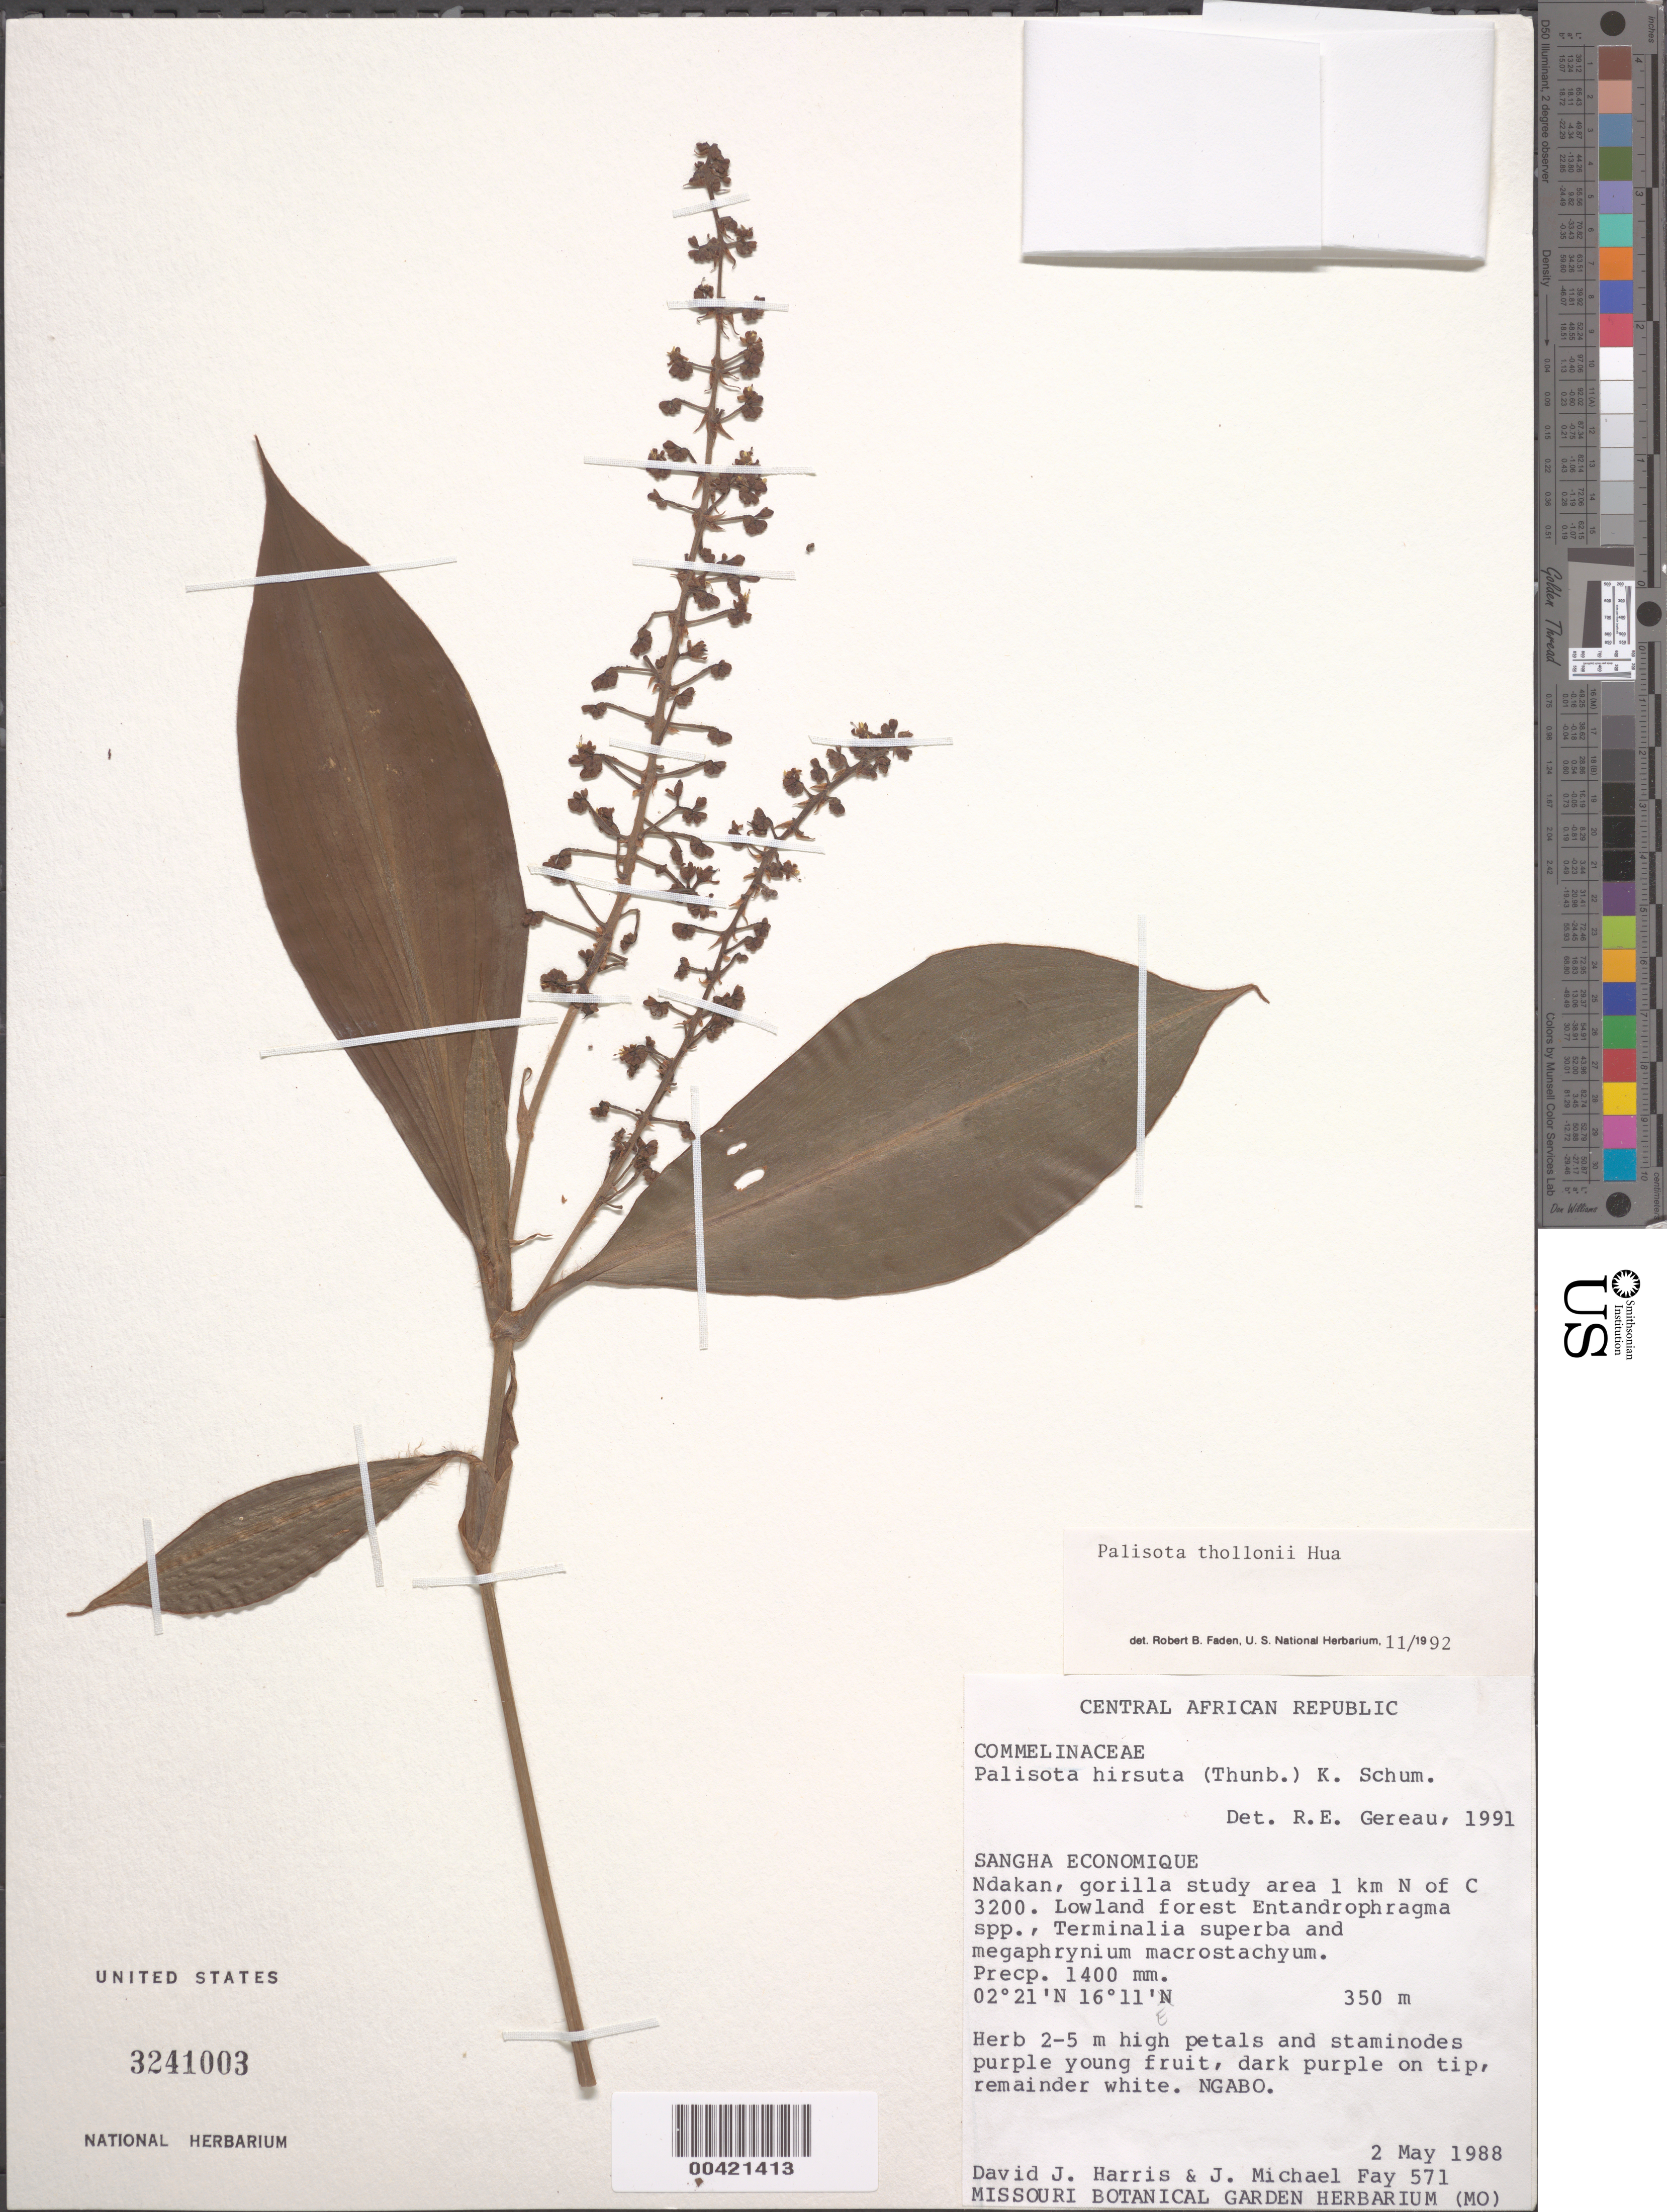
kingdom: Plantae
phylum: Tracheophyta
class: Liliopsida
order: Commelinales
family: Commelinaceae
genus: Palisota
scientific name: Palisota thollonii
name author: Hua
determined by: Faden, Robert B., (US), Smithsonian Institution - National Museum of Natural History (UNITED STATES)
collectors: D. J. Harris & J. M. Fay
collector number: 571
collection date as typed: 02 May 1988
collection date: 1988-05-02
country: Central African Republic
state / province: Sangha-Mbaere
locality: Ndakan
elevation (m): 350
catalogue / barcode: US 3241003